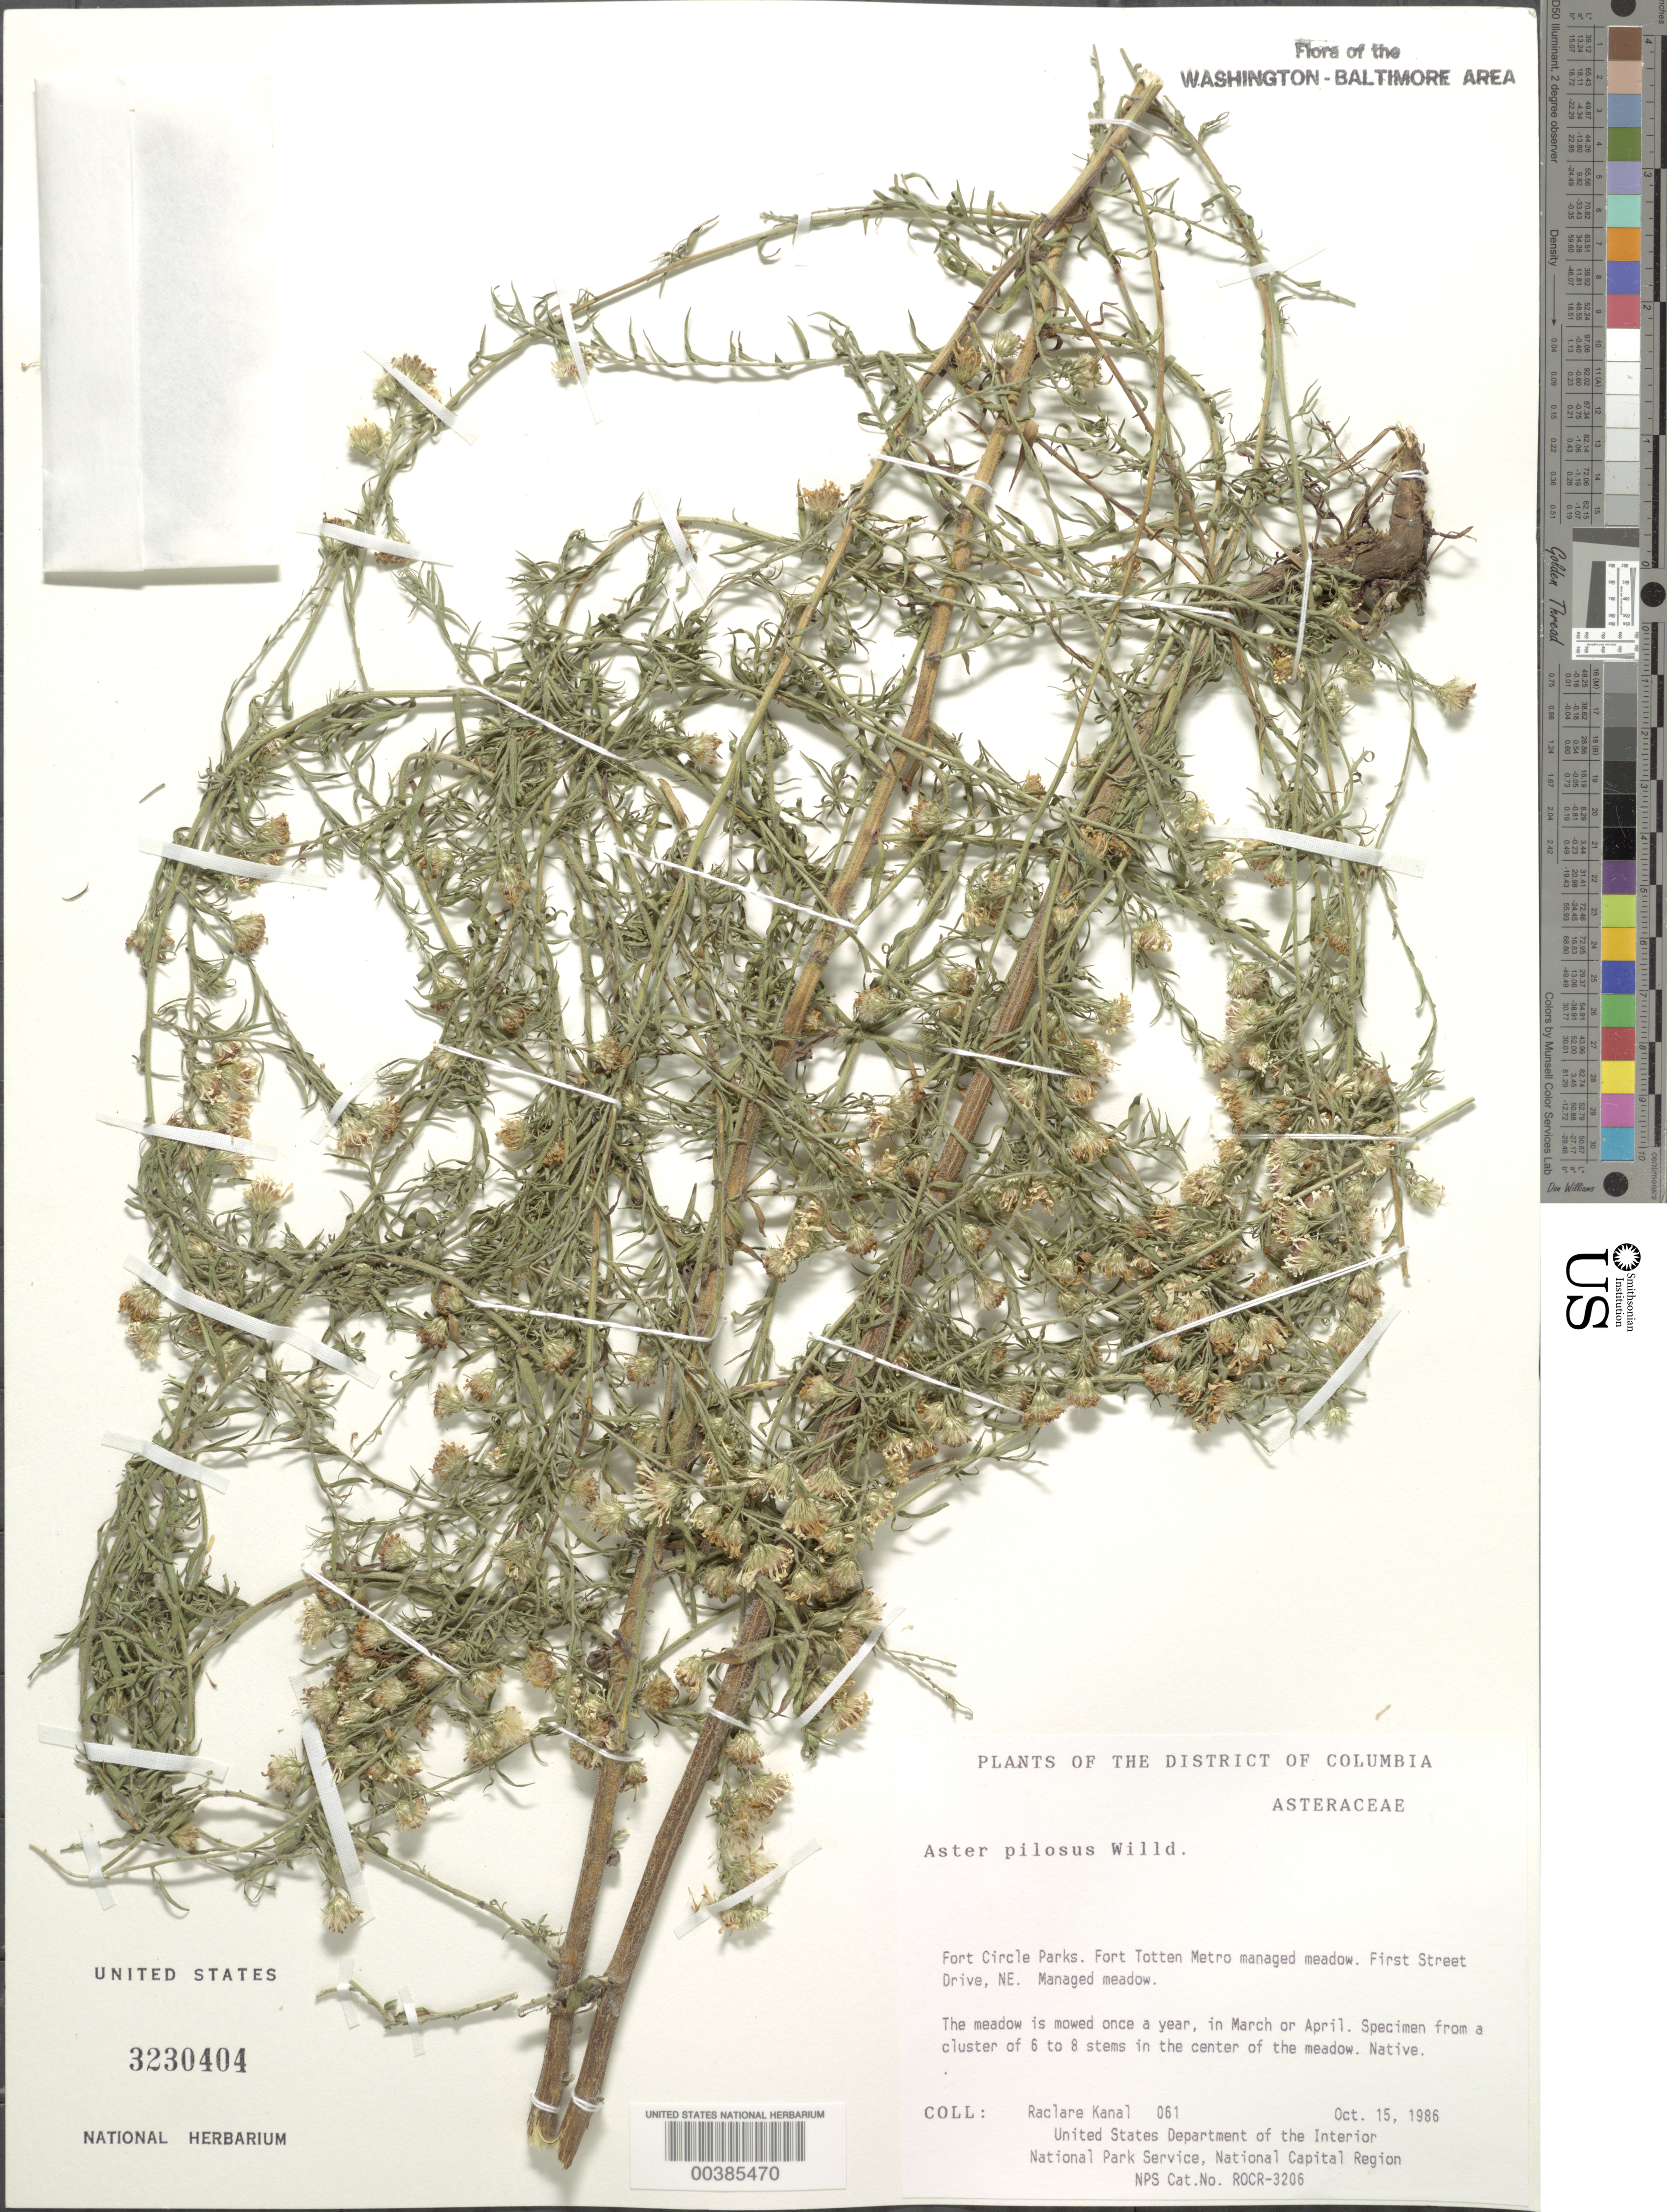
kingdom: Plantae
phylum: Tracheophyta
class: Magnoliopsida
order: Asterales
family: Asteraceae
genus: Symphyotrichum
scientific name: Symphyotrichum pilosum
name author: (Willd.) G.L. Nesom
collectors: R. Kanal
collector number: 061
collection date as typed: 15 Oct 1986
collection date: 1986-10-15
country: United States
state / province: District of Columbia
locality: Fort Circle Parks, Fort Totten Metro managed meadow Fort Circle Parks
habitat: Managed meadow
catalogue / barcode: US 3230404